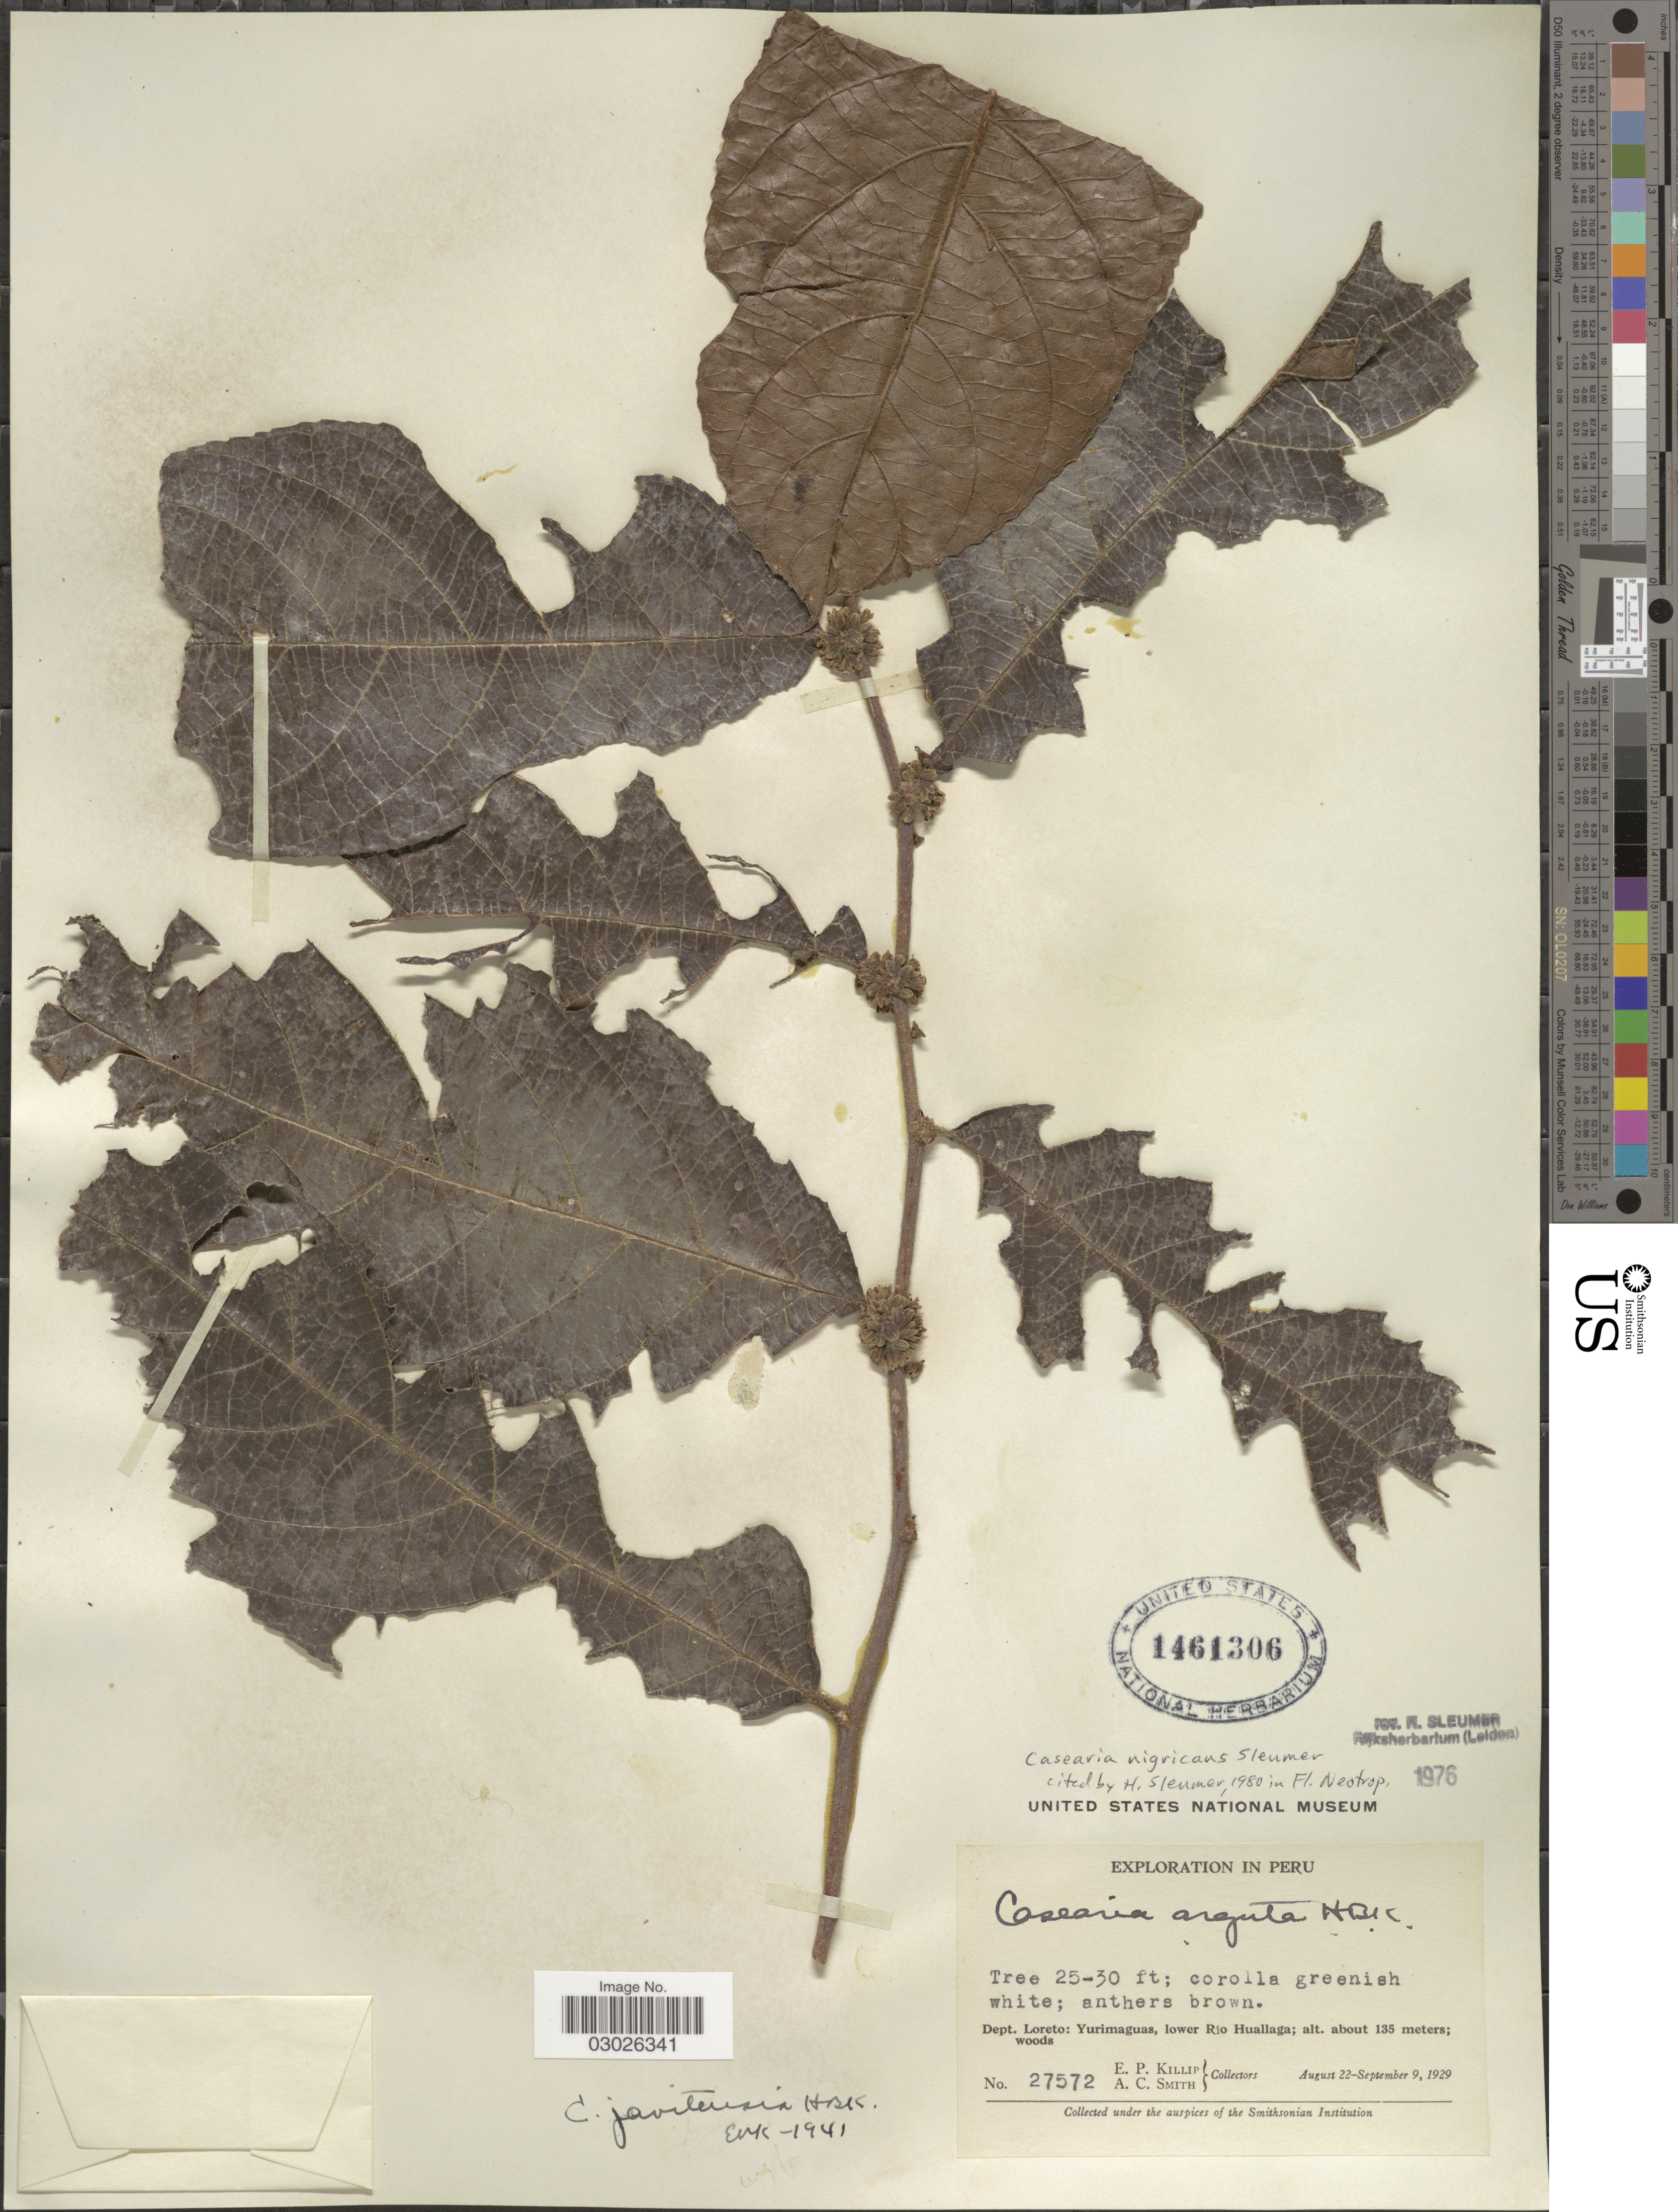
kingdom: Plantae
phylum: Tracheophyta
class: Magnoliopsida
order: Malpighiales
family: Salicaceae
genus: Casearia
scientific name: Casearia nigricans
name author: Sleumer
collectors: E. P. Killip & A. C. Smith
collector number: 27572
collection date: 1929-08-22/1929-09-09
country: Peru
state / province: Loreto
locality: Dept. Loreto: Yurimaguas, lower Rio Huallaga.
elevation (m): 135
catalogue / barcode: US 1461306